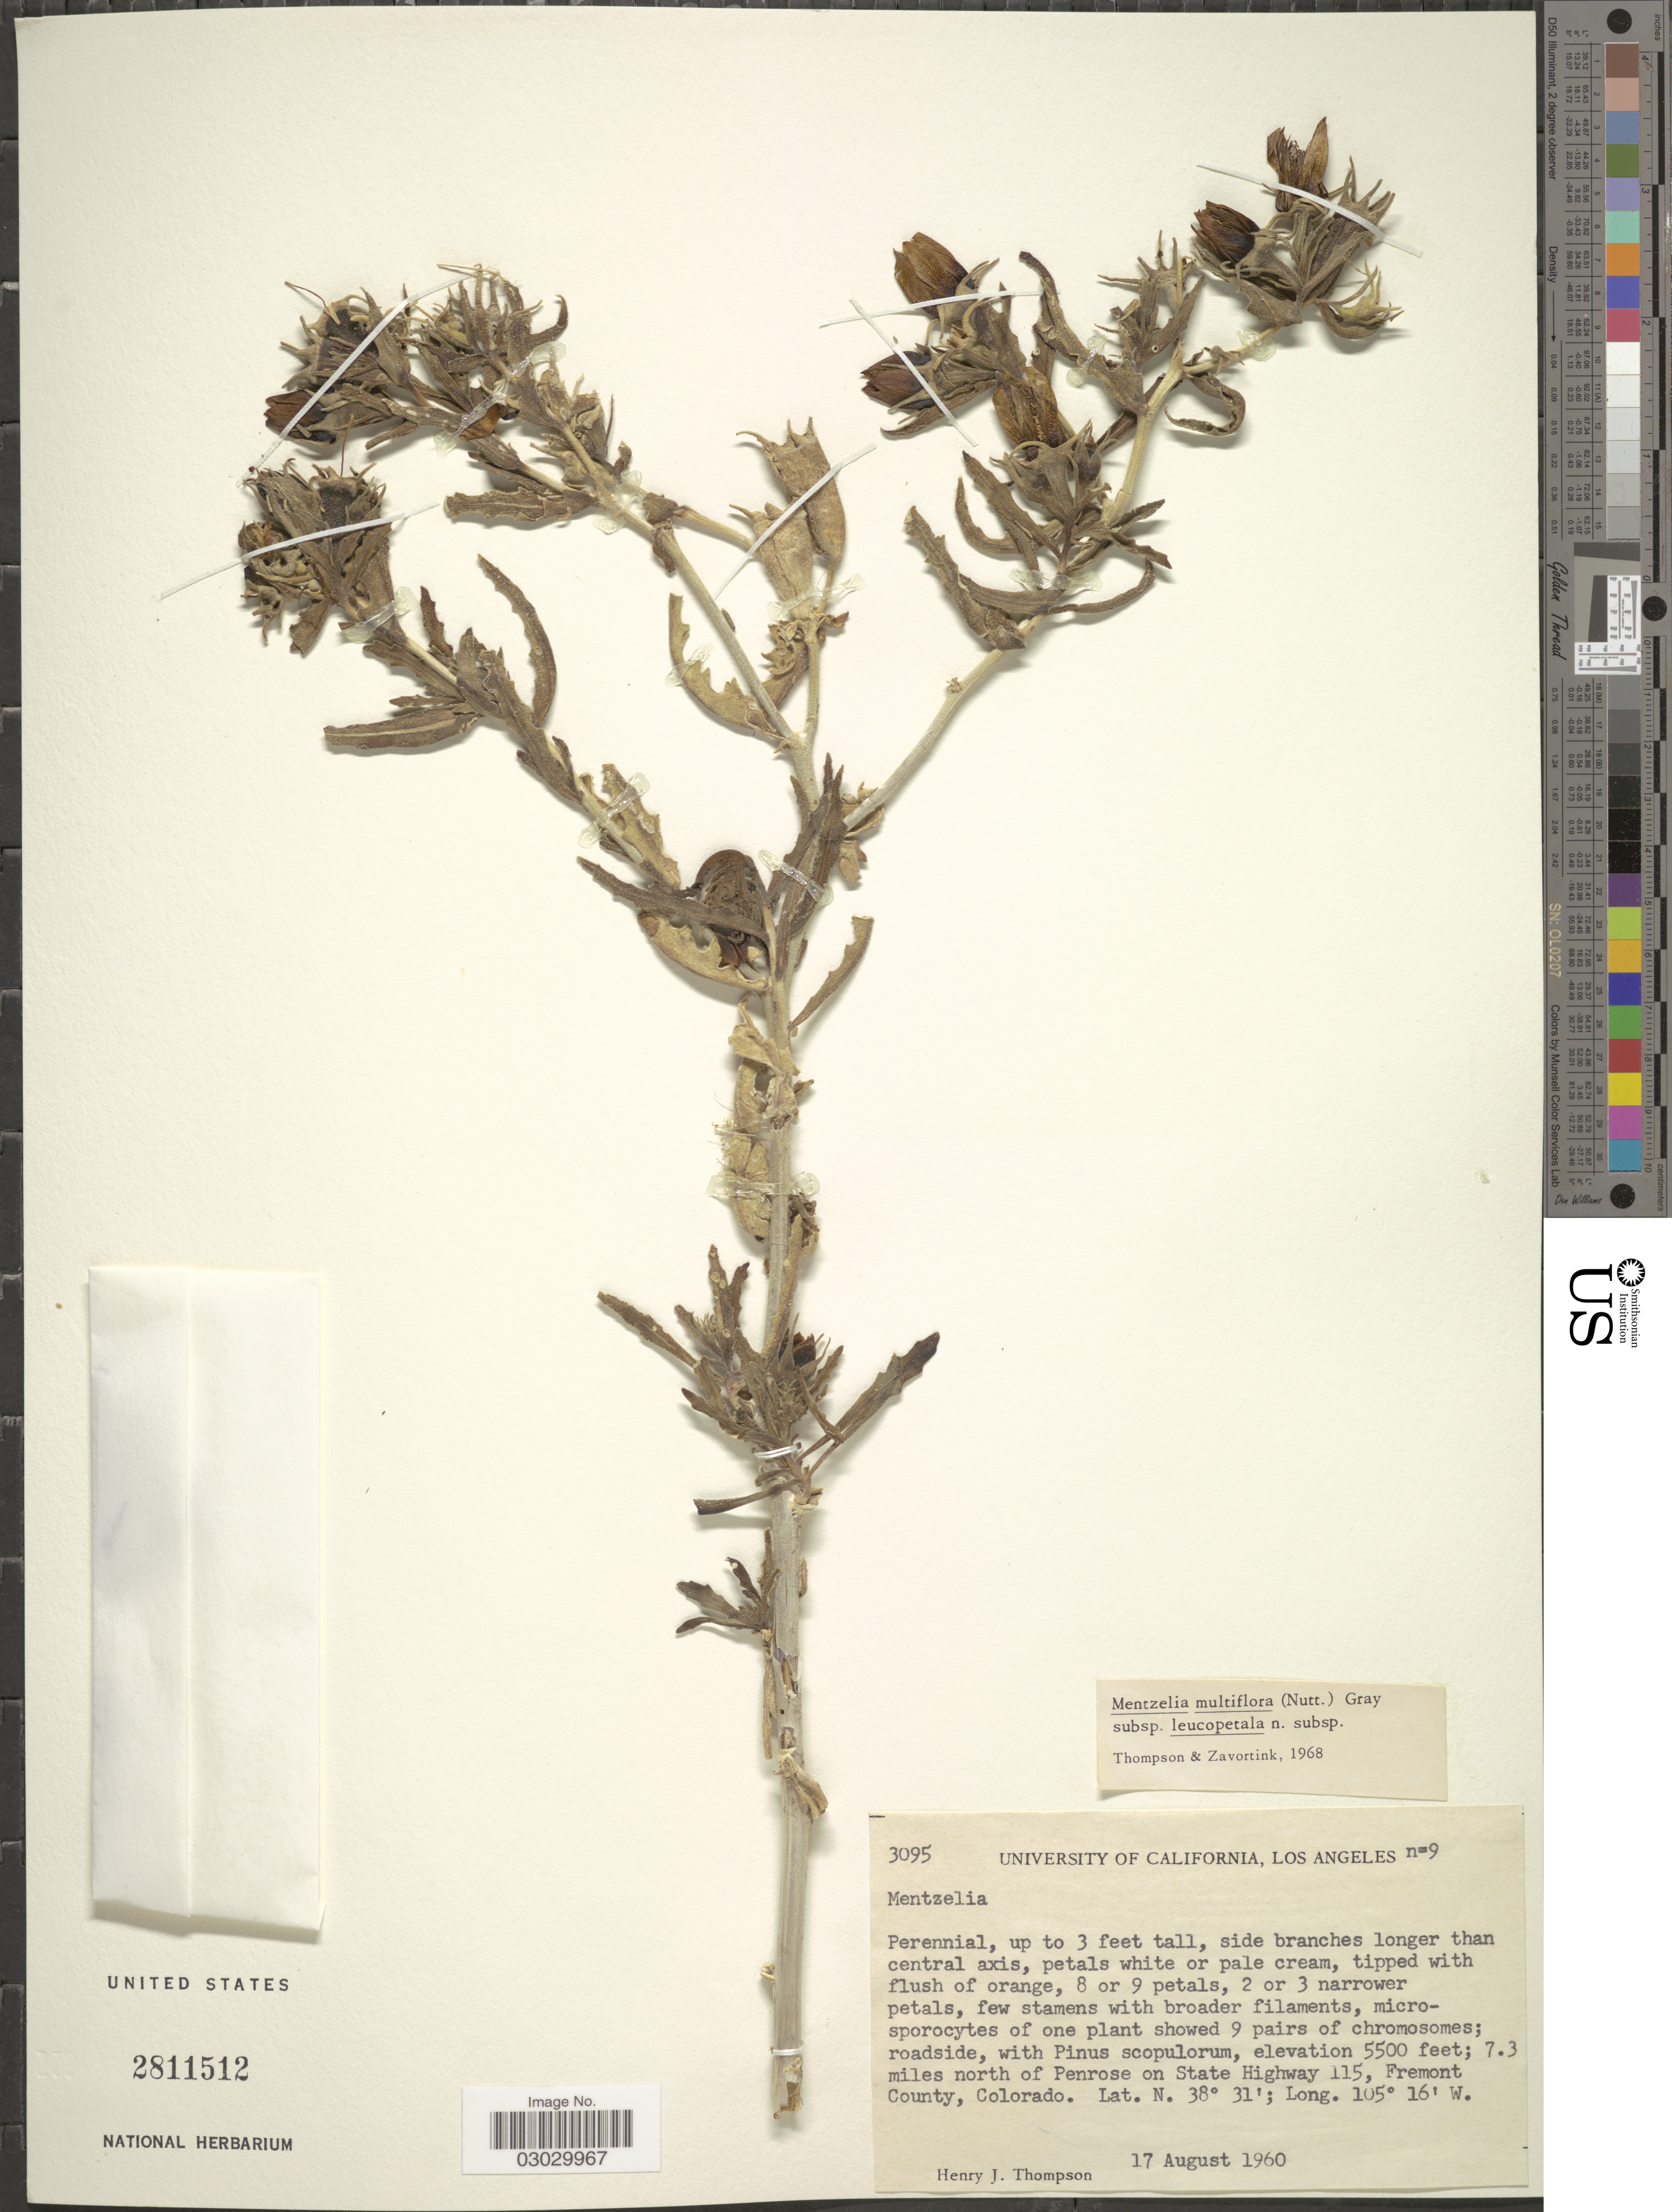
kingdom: Plantae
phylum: Tracheophyta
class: Magnoliopsida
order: Cornales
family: Loasaceae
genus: Mentzelia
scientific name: Mentzelia multiflora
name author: (Nutt.) A. Gray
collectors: H. J. Thompson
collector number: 3095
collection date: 1960-08-17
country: United States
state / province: Colorado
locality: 7.3 miles north of Penrose on State Highway 115, Fremont County.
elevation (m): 1676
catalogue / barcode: US 2811512